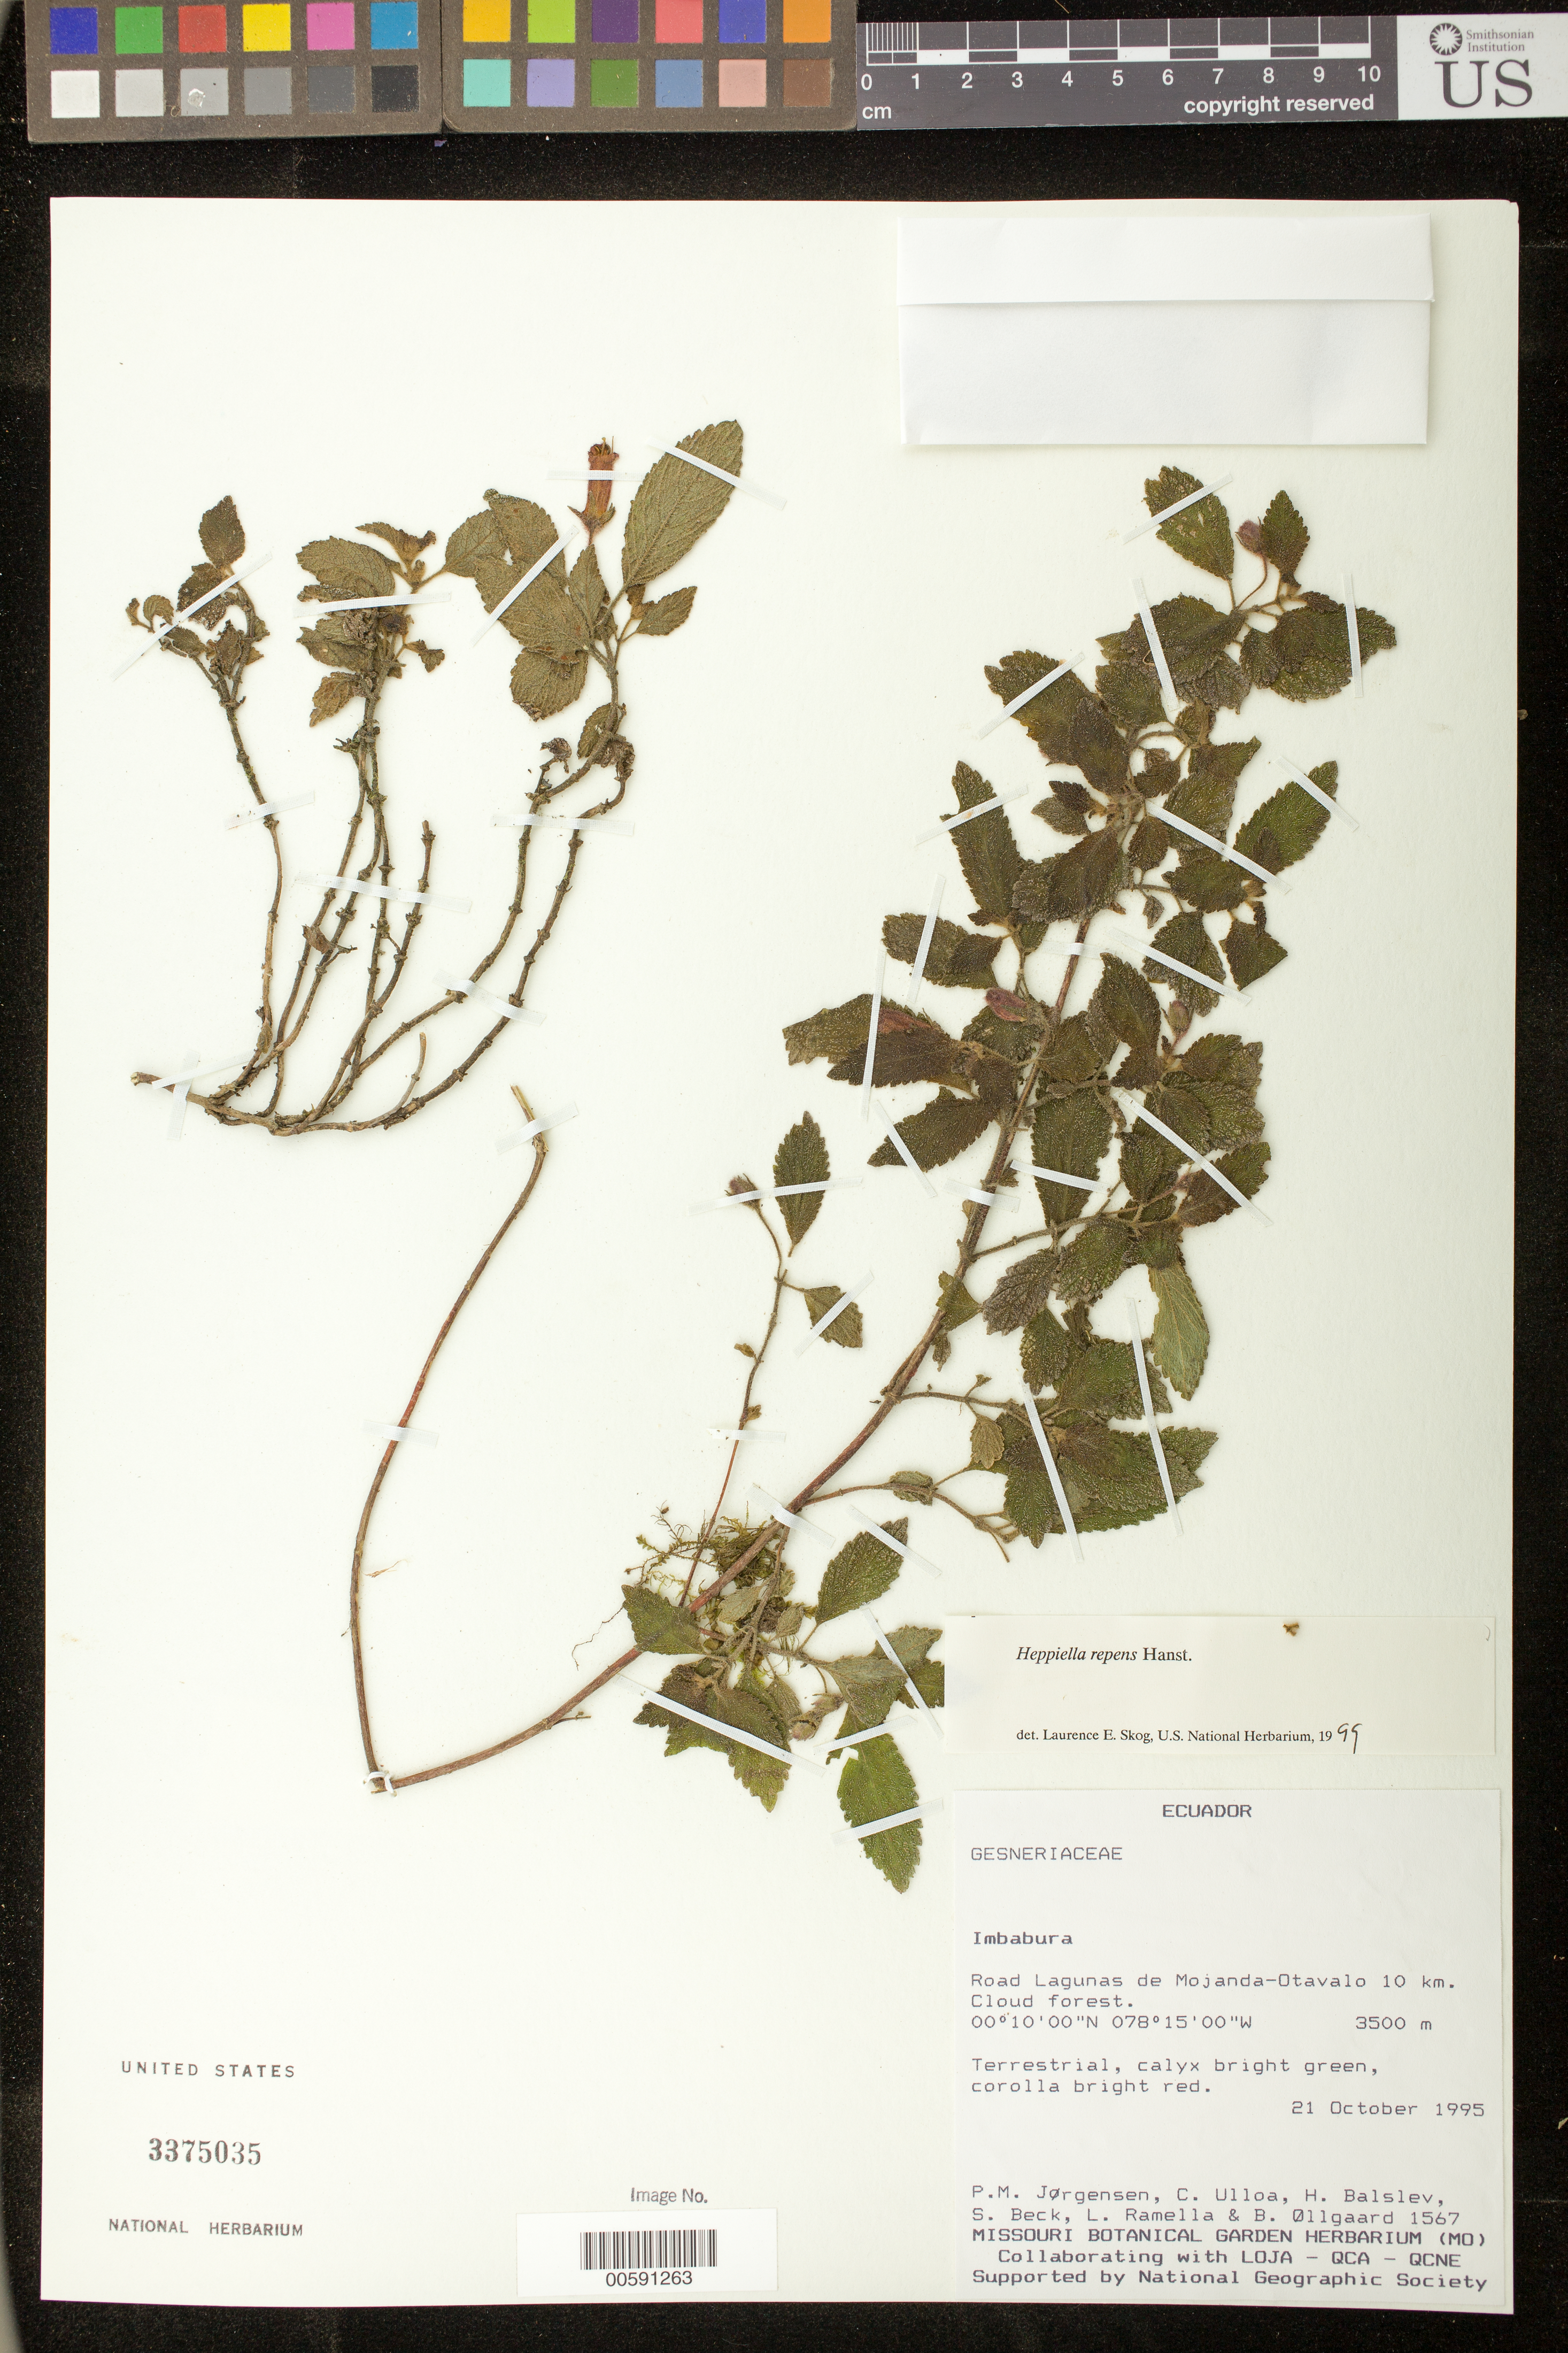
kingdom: Plantae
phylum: Tracheophyta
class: Magnoliopsida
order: Lamiales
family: Gesneriaceae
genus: Heppiella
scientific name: Heppiella repens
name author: Hanst.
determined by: Skog, Laurence E.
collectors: P. M. Jørgensen, C. Ulloa, H. Balslev, S. G. Beck & L. Ramella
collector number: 1567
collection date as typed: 21 Oct 1995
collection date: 1995-10-21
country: Ecuador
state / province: Imbabura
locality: Road Lagunas de Mojanda-Otavalo 10 km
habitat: Cloud forest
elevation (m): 3500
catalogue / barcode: US 3375035